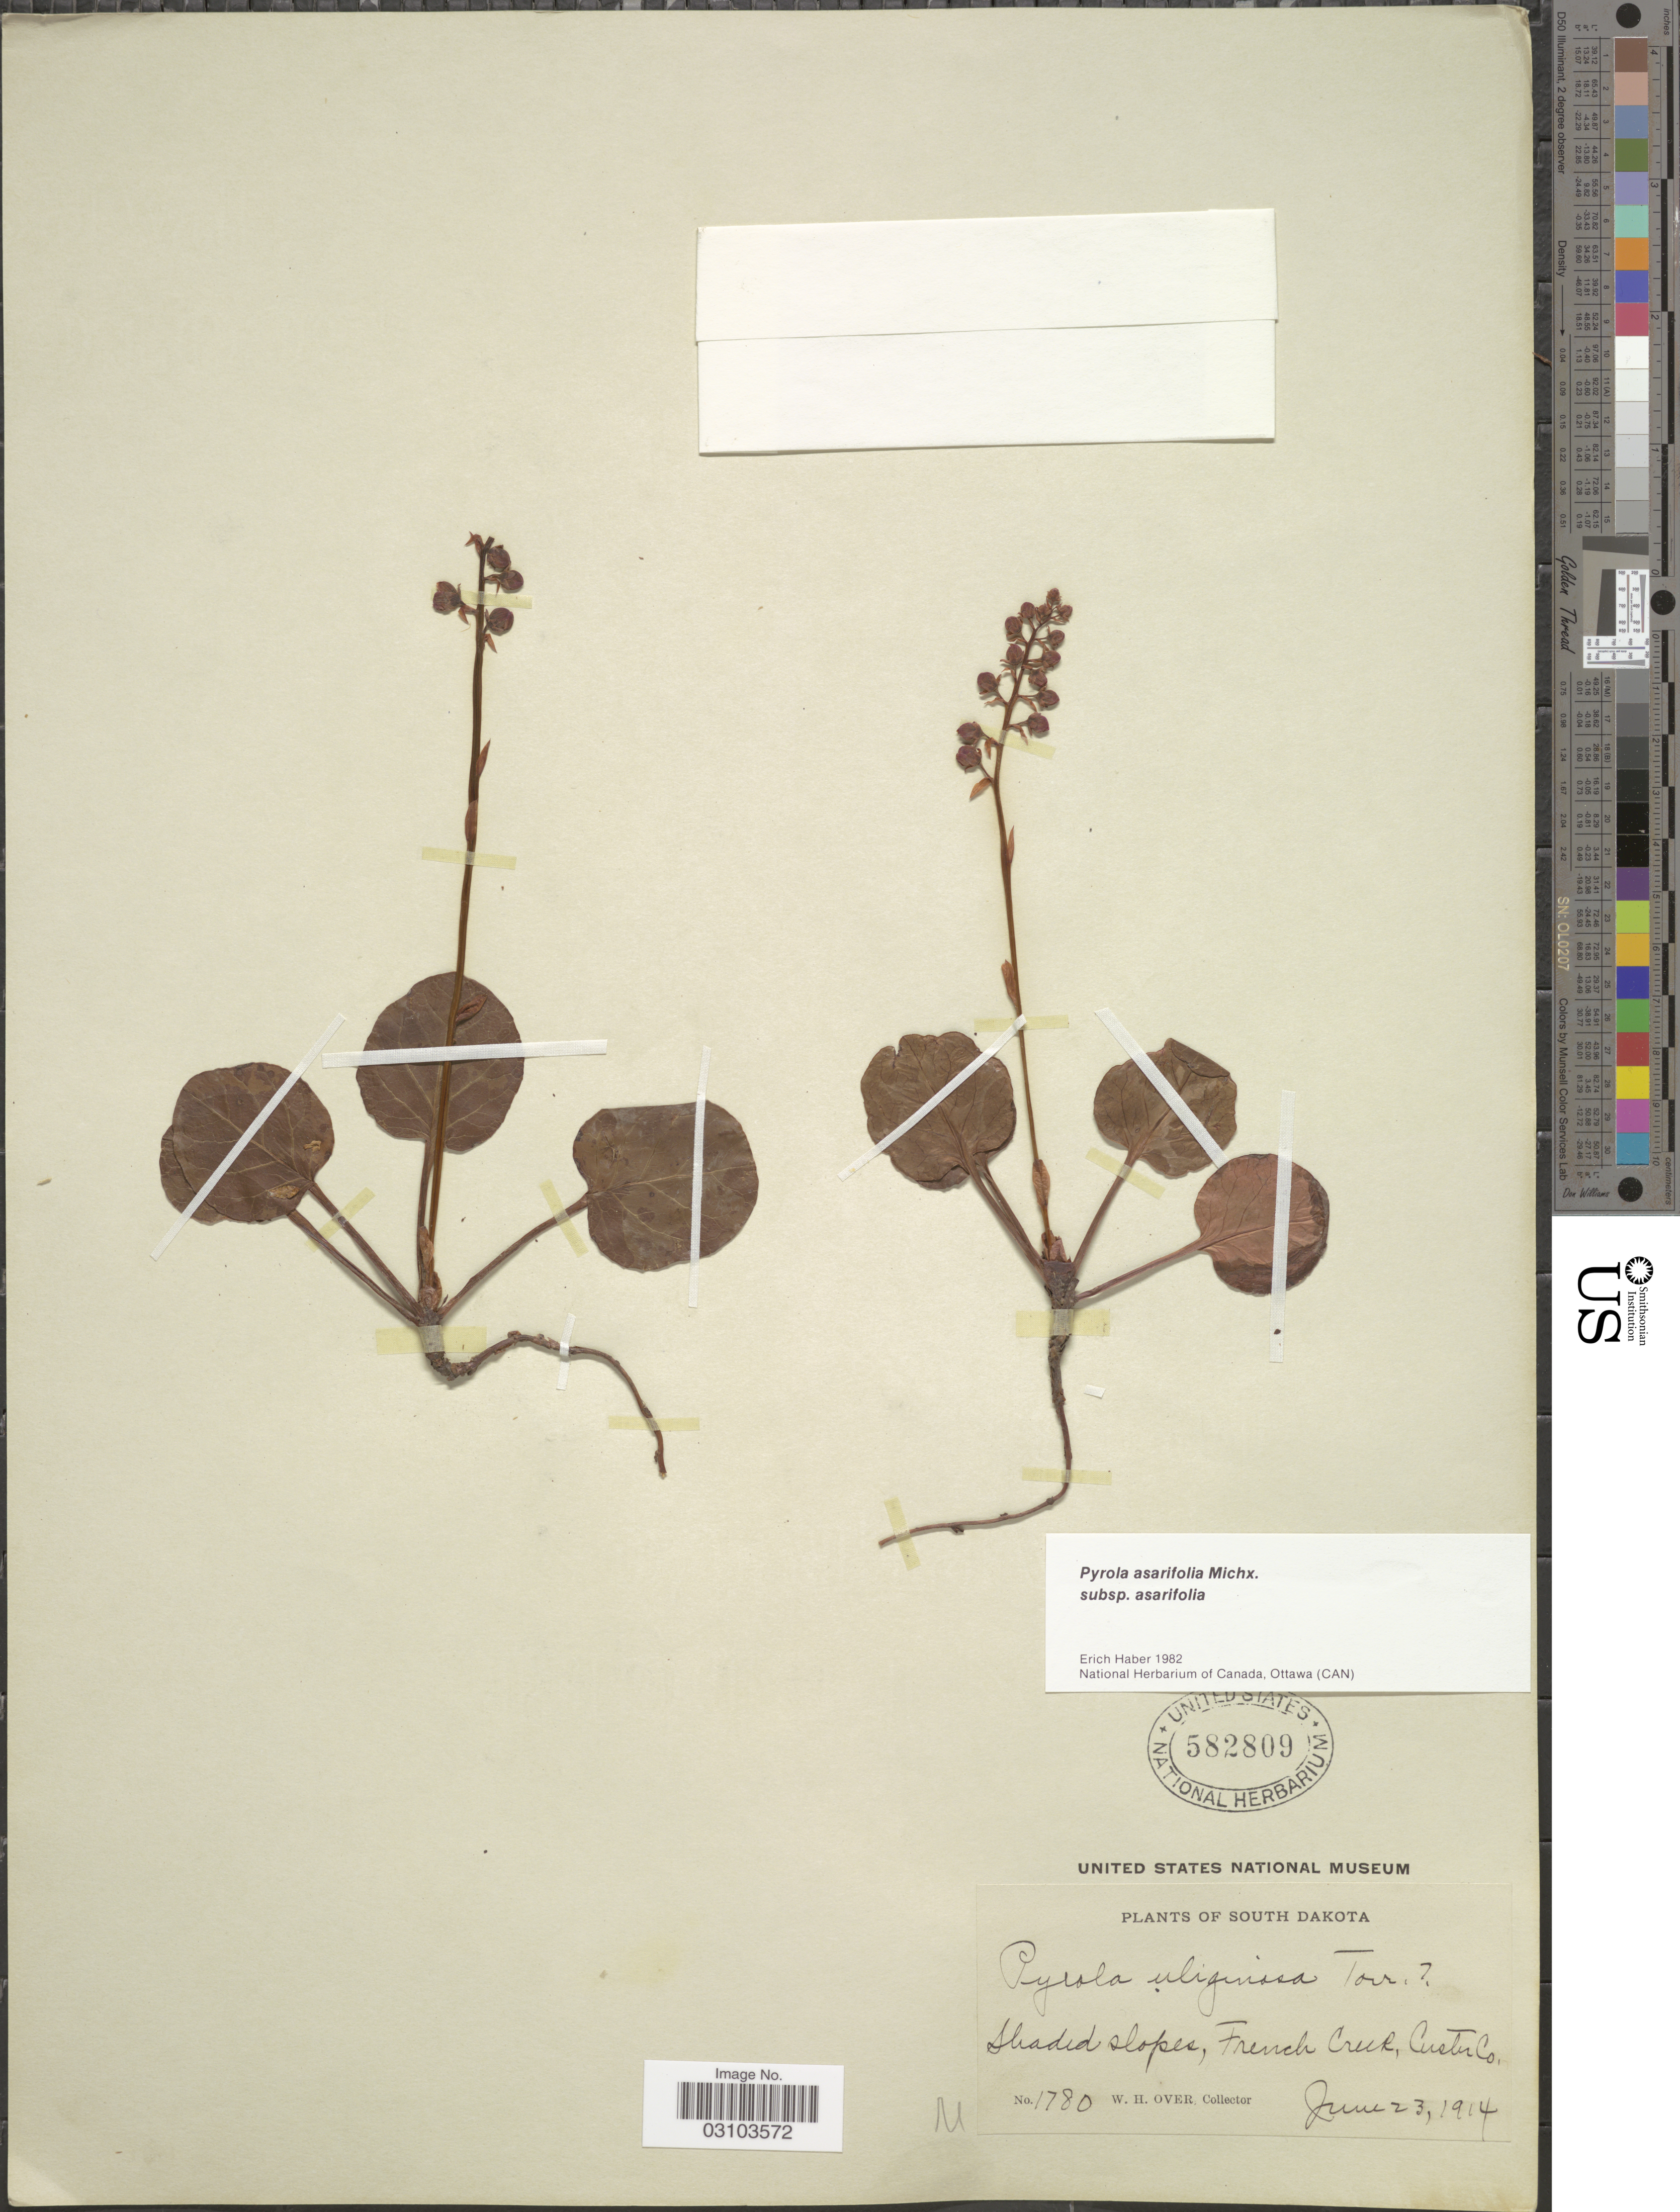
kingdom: Plantae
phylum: Tracheophyta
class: Magnoliopsida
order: Ericales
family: Ericaceae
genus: Pyrola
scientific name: Pyrola asarifolia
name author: Michx.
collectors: W. Over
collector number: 1780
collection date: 1914-06-23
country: United States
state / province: South Dakota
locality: Shaded slopes, French Creek, Custer Co.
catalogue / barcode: US 582809